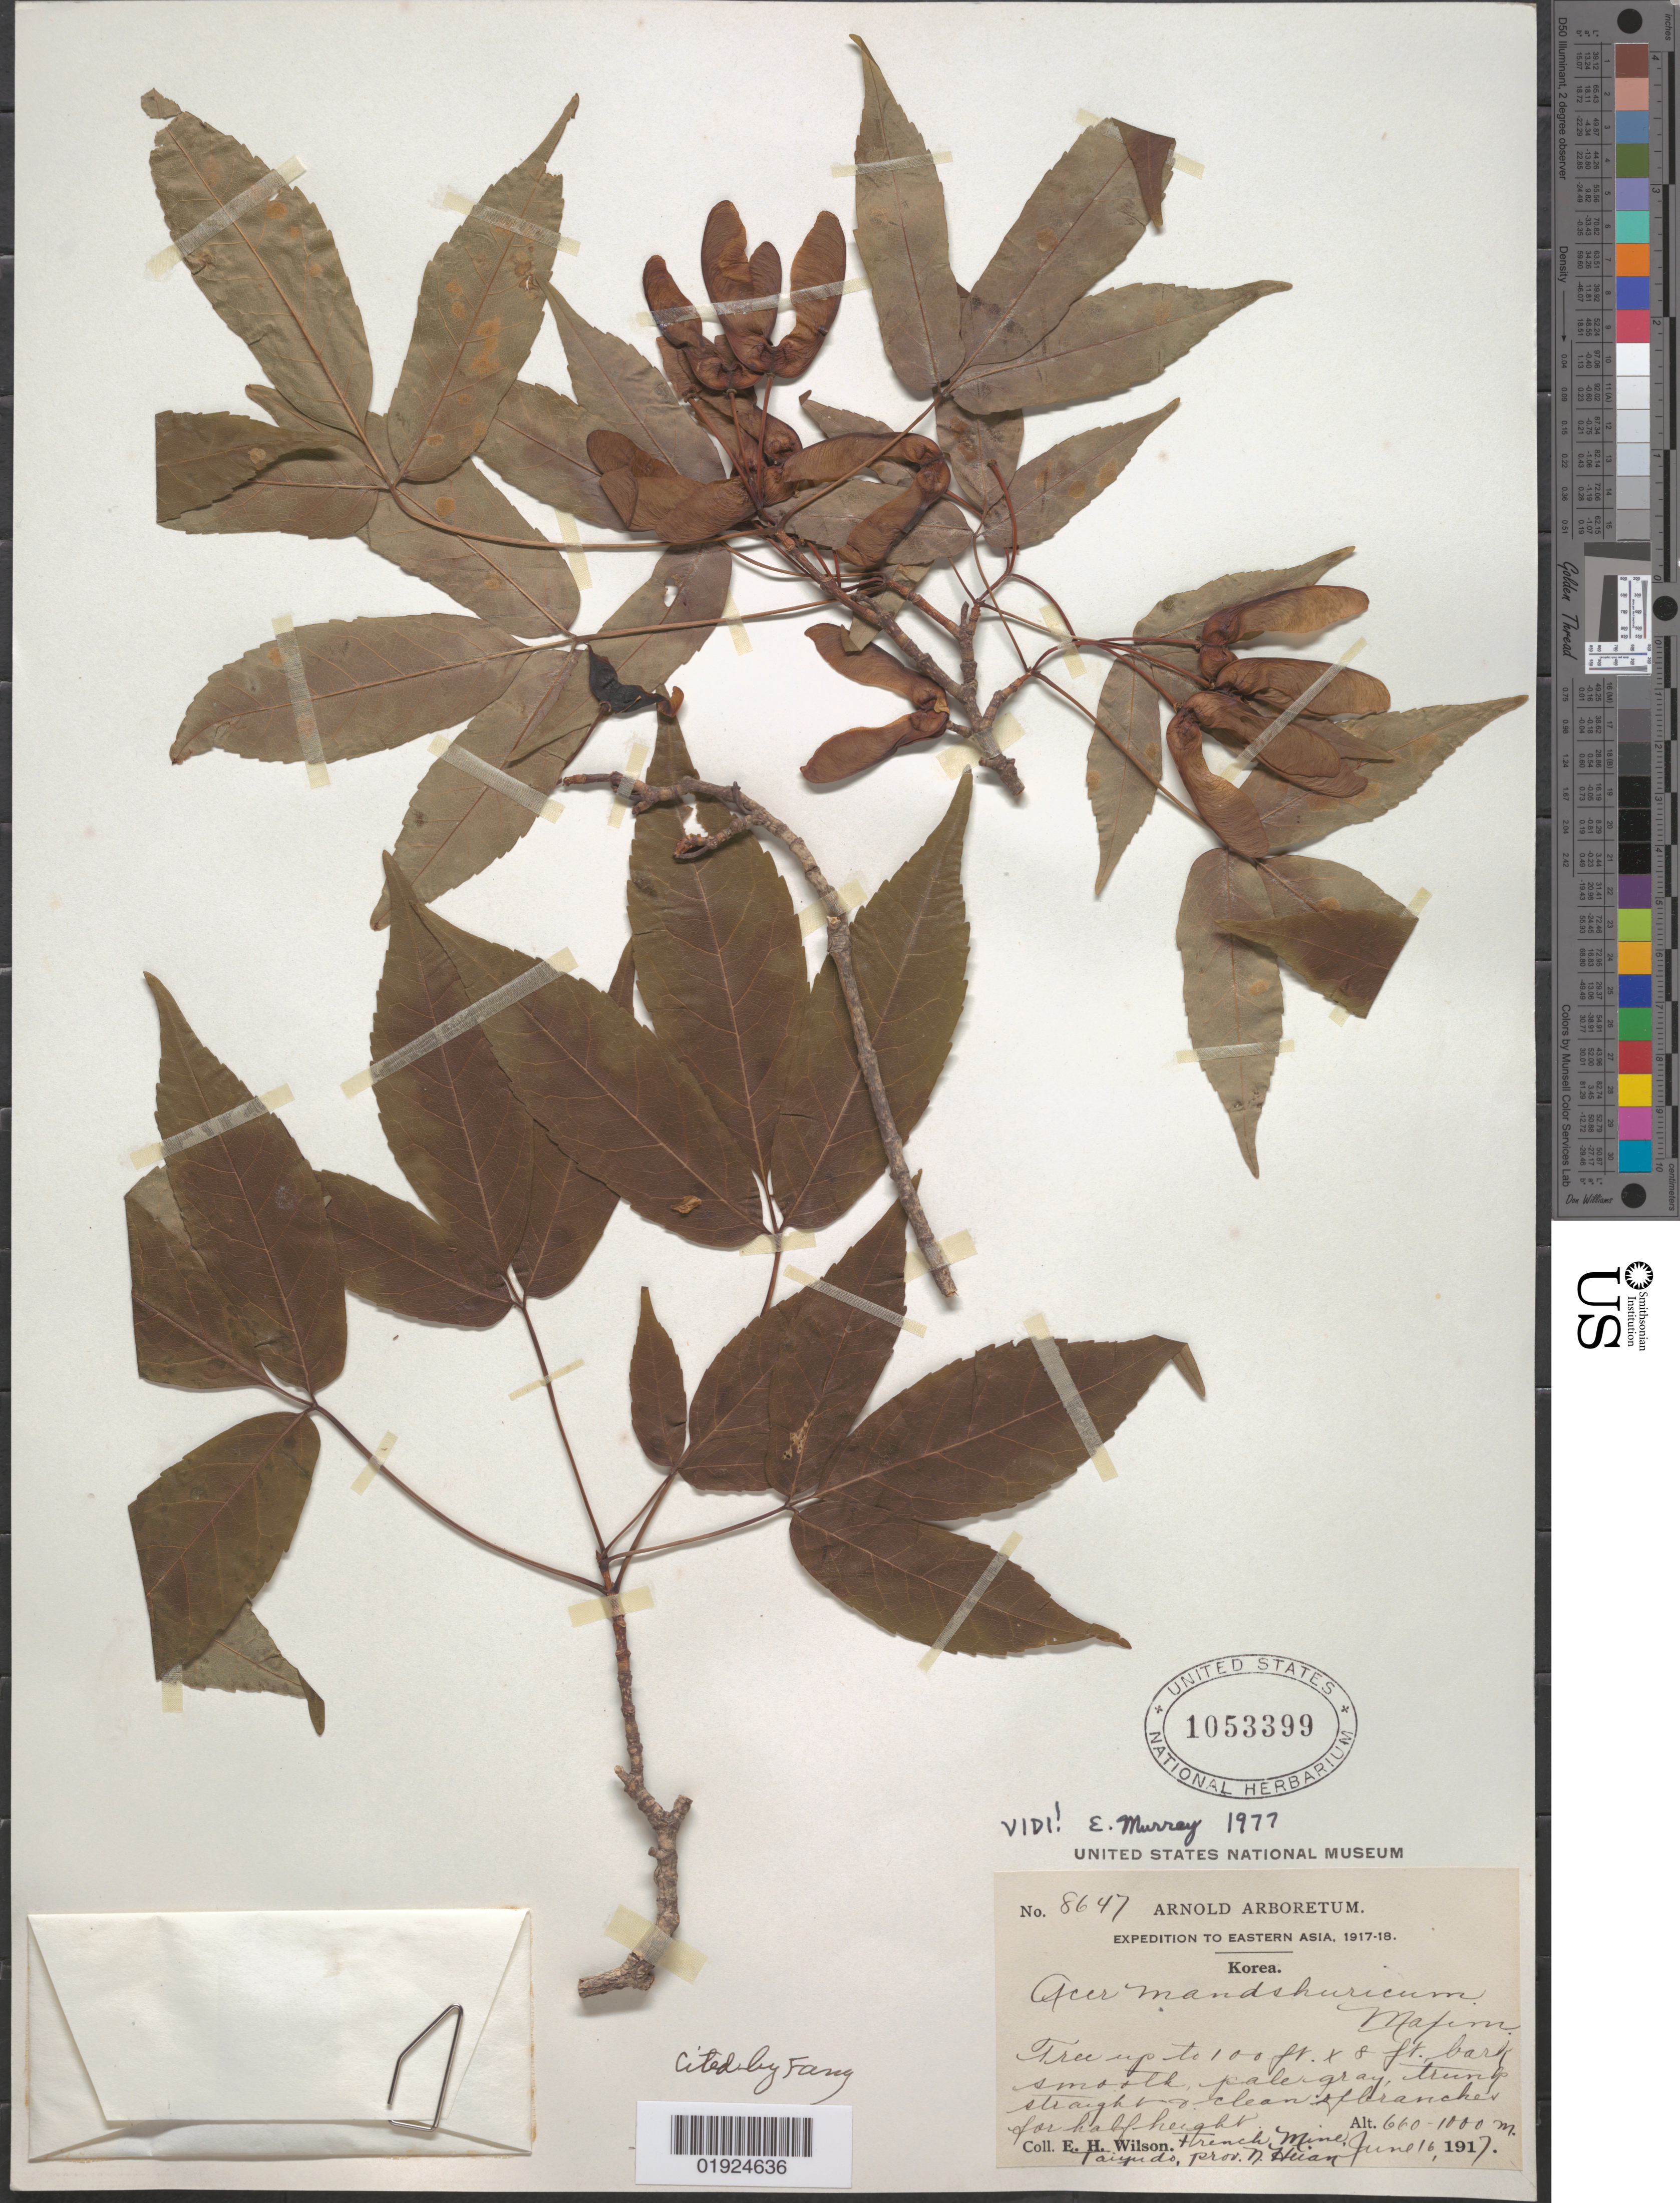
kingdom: Plantae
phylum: Tracheophyta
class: Magnoliopsida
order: Sapindales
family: Sapindaceae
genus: Acer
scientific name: Acer mandshuricum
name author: Maxim.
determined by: Murray, Edward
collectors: E. H. Wilson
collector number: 8647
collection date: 1917-06-16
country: North Korea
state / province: North Heian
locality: French Mine,Taigudo, Prov. N. Heian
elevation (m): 660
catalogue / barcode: US 1053399